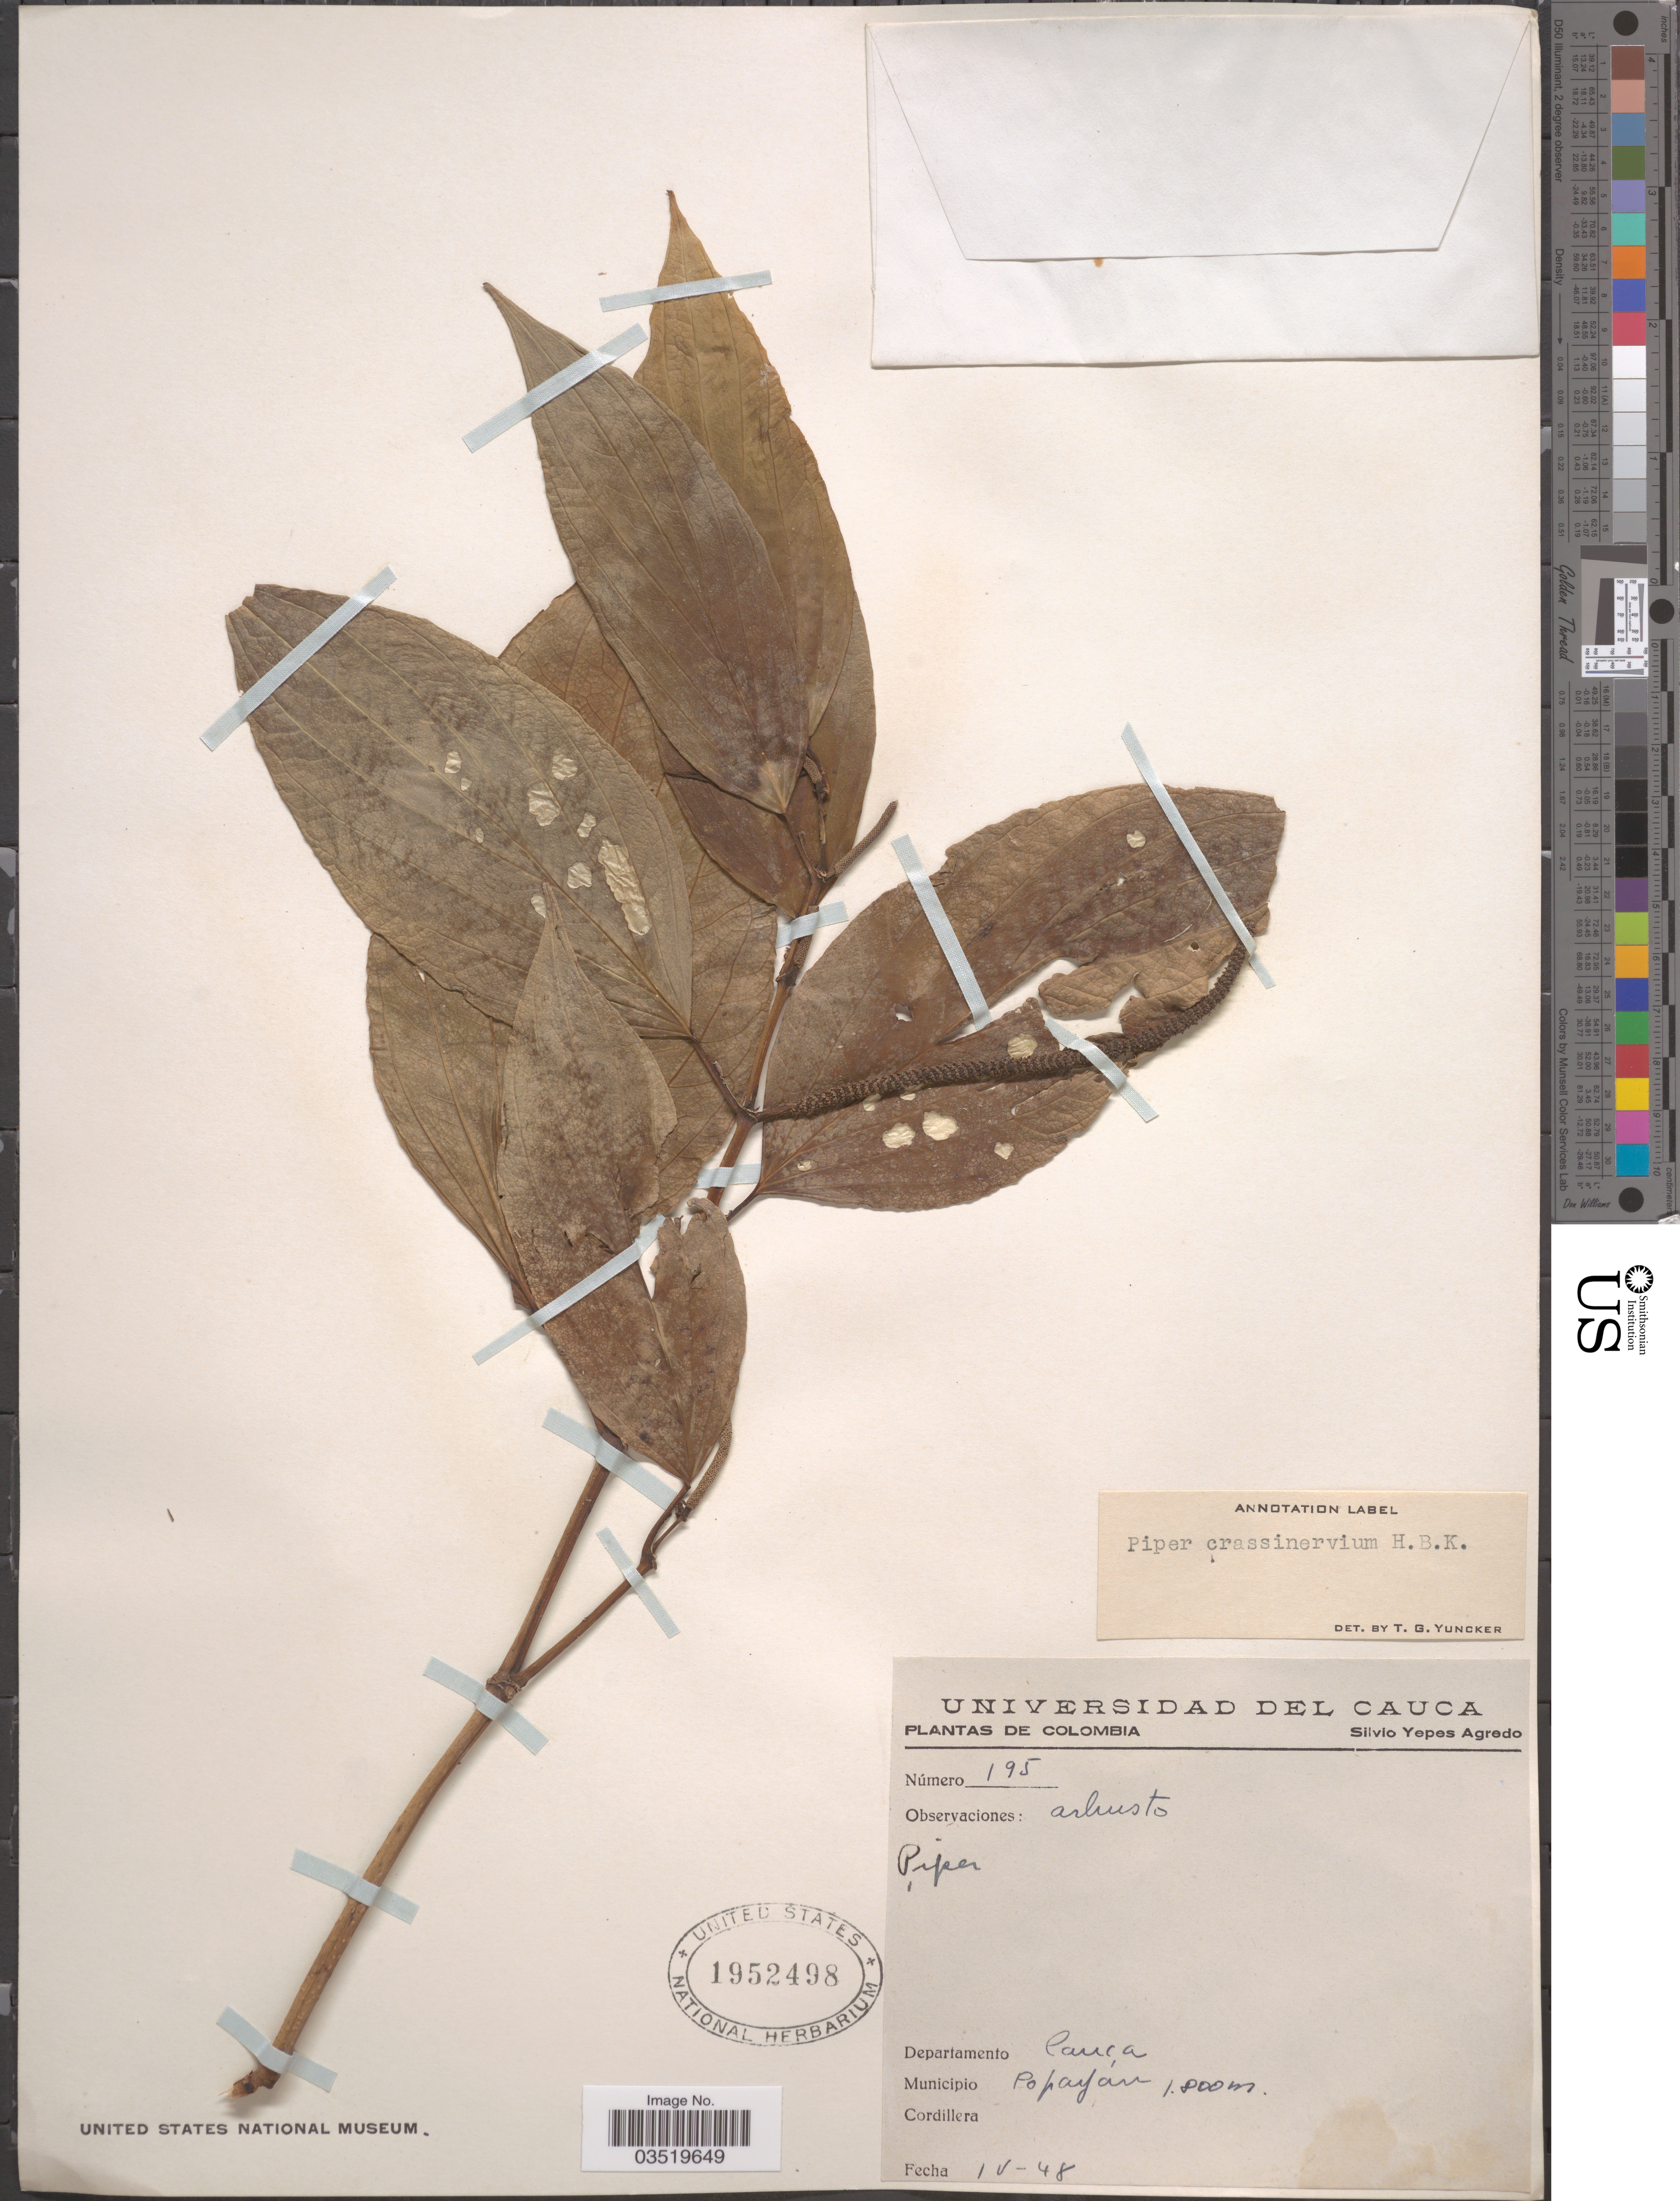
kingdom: Plantae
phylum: Tracheophyta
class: Magnoliopsida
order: Piperales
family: Piperaceae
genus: Piper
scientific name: Piper crassinervium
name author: Kunth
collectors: S. Yepes-Agredo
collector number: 195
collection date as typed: Transcribed d/m/y: /4/48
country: Colombia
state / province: Cauca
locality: Departamento Cauca. Municipio Popayán. Cordillera.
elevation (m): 1800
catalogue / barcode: US 1952498